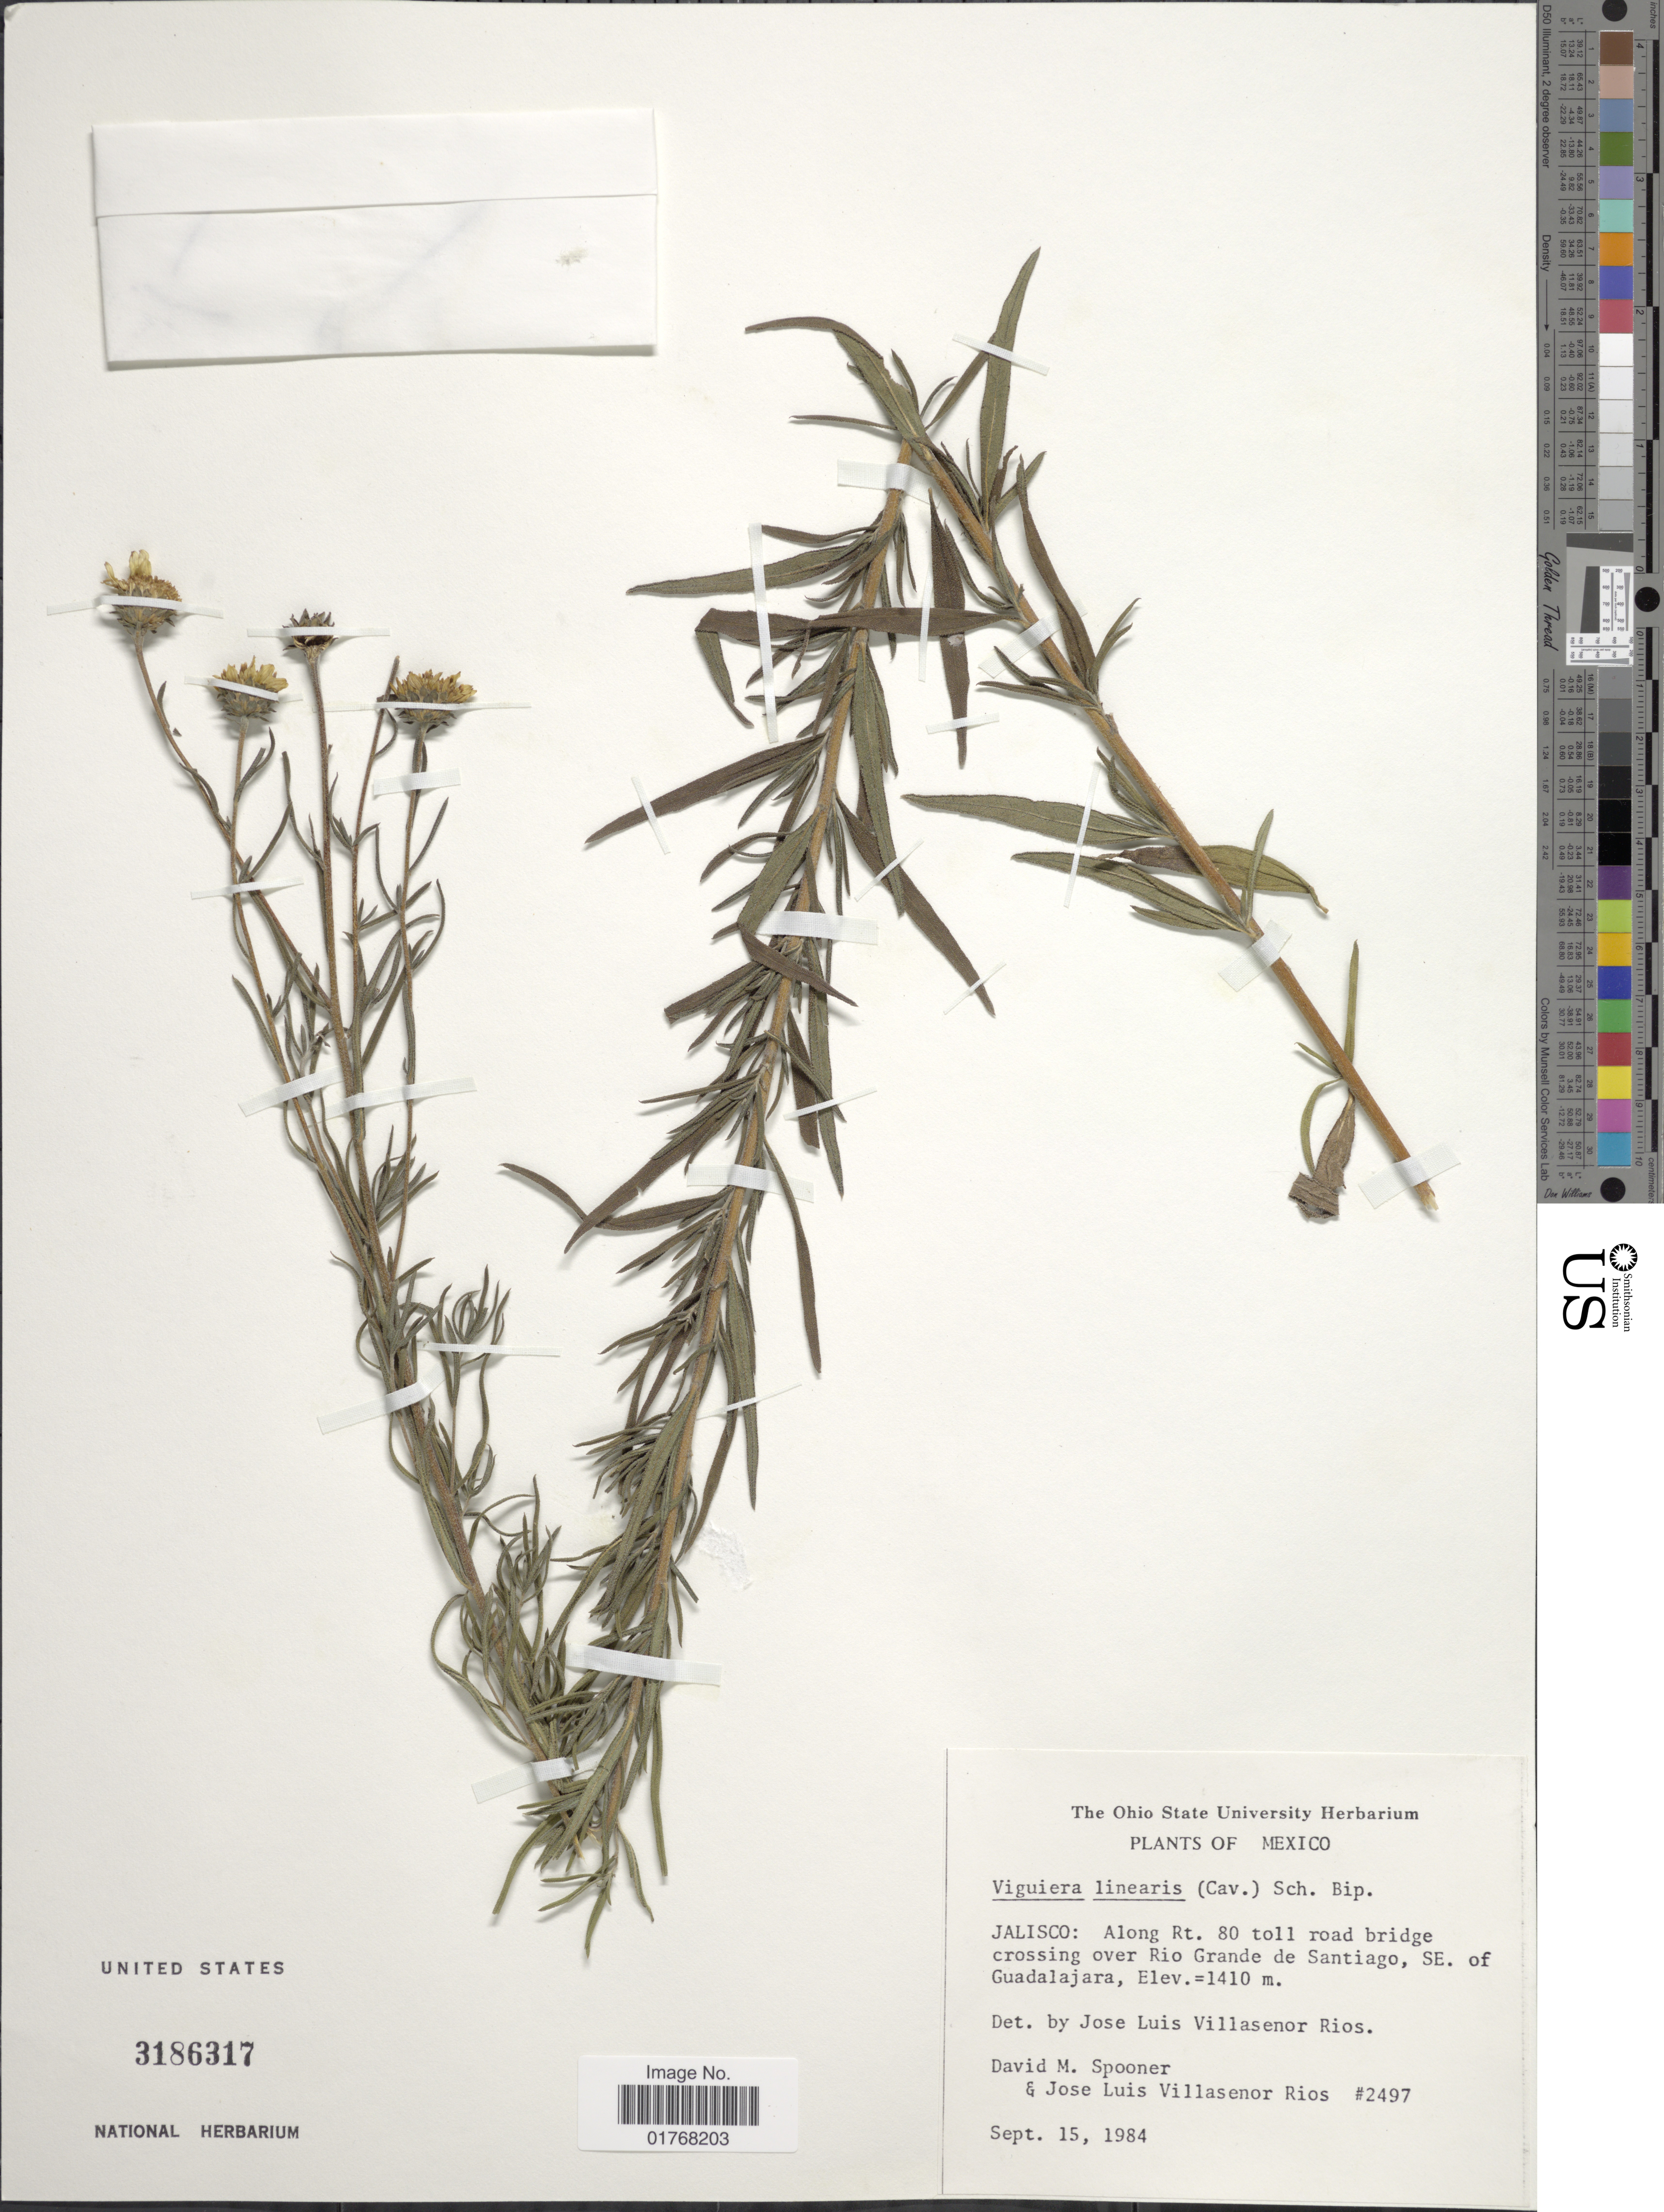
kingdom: Plantae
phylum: Tracheophyta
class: Magnoliopsida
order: Asterales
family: Asteraceae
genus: Viguiera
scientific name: Viguiera linearis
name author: (Cav.) Sch. Bip.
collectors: D. Spooner & J. L. Villasenor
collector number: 2497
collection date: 1984-09-15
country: Mexico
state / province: Jalisco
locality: Along Rt. 80 toll road bridge crossing over Rio Grande de Santiago, SE of Guadalajara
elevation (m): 1410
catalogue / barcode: US 3186317